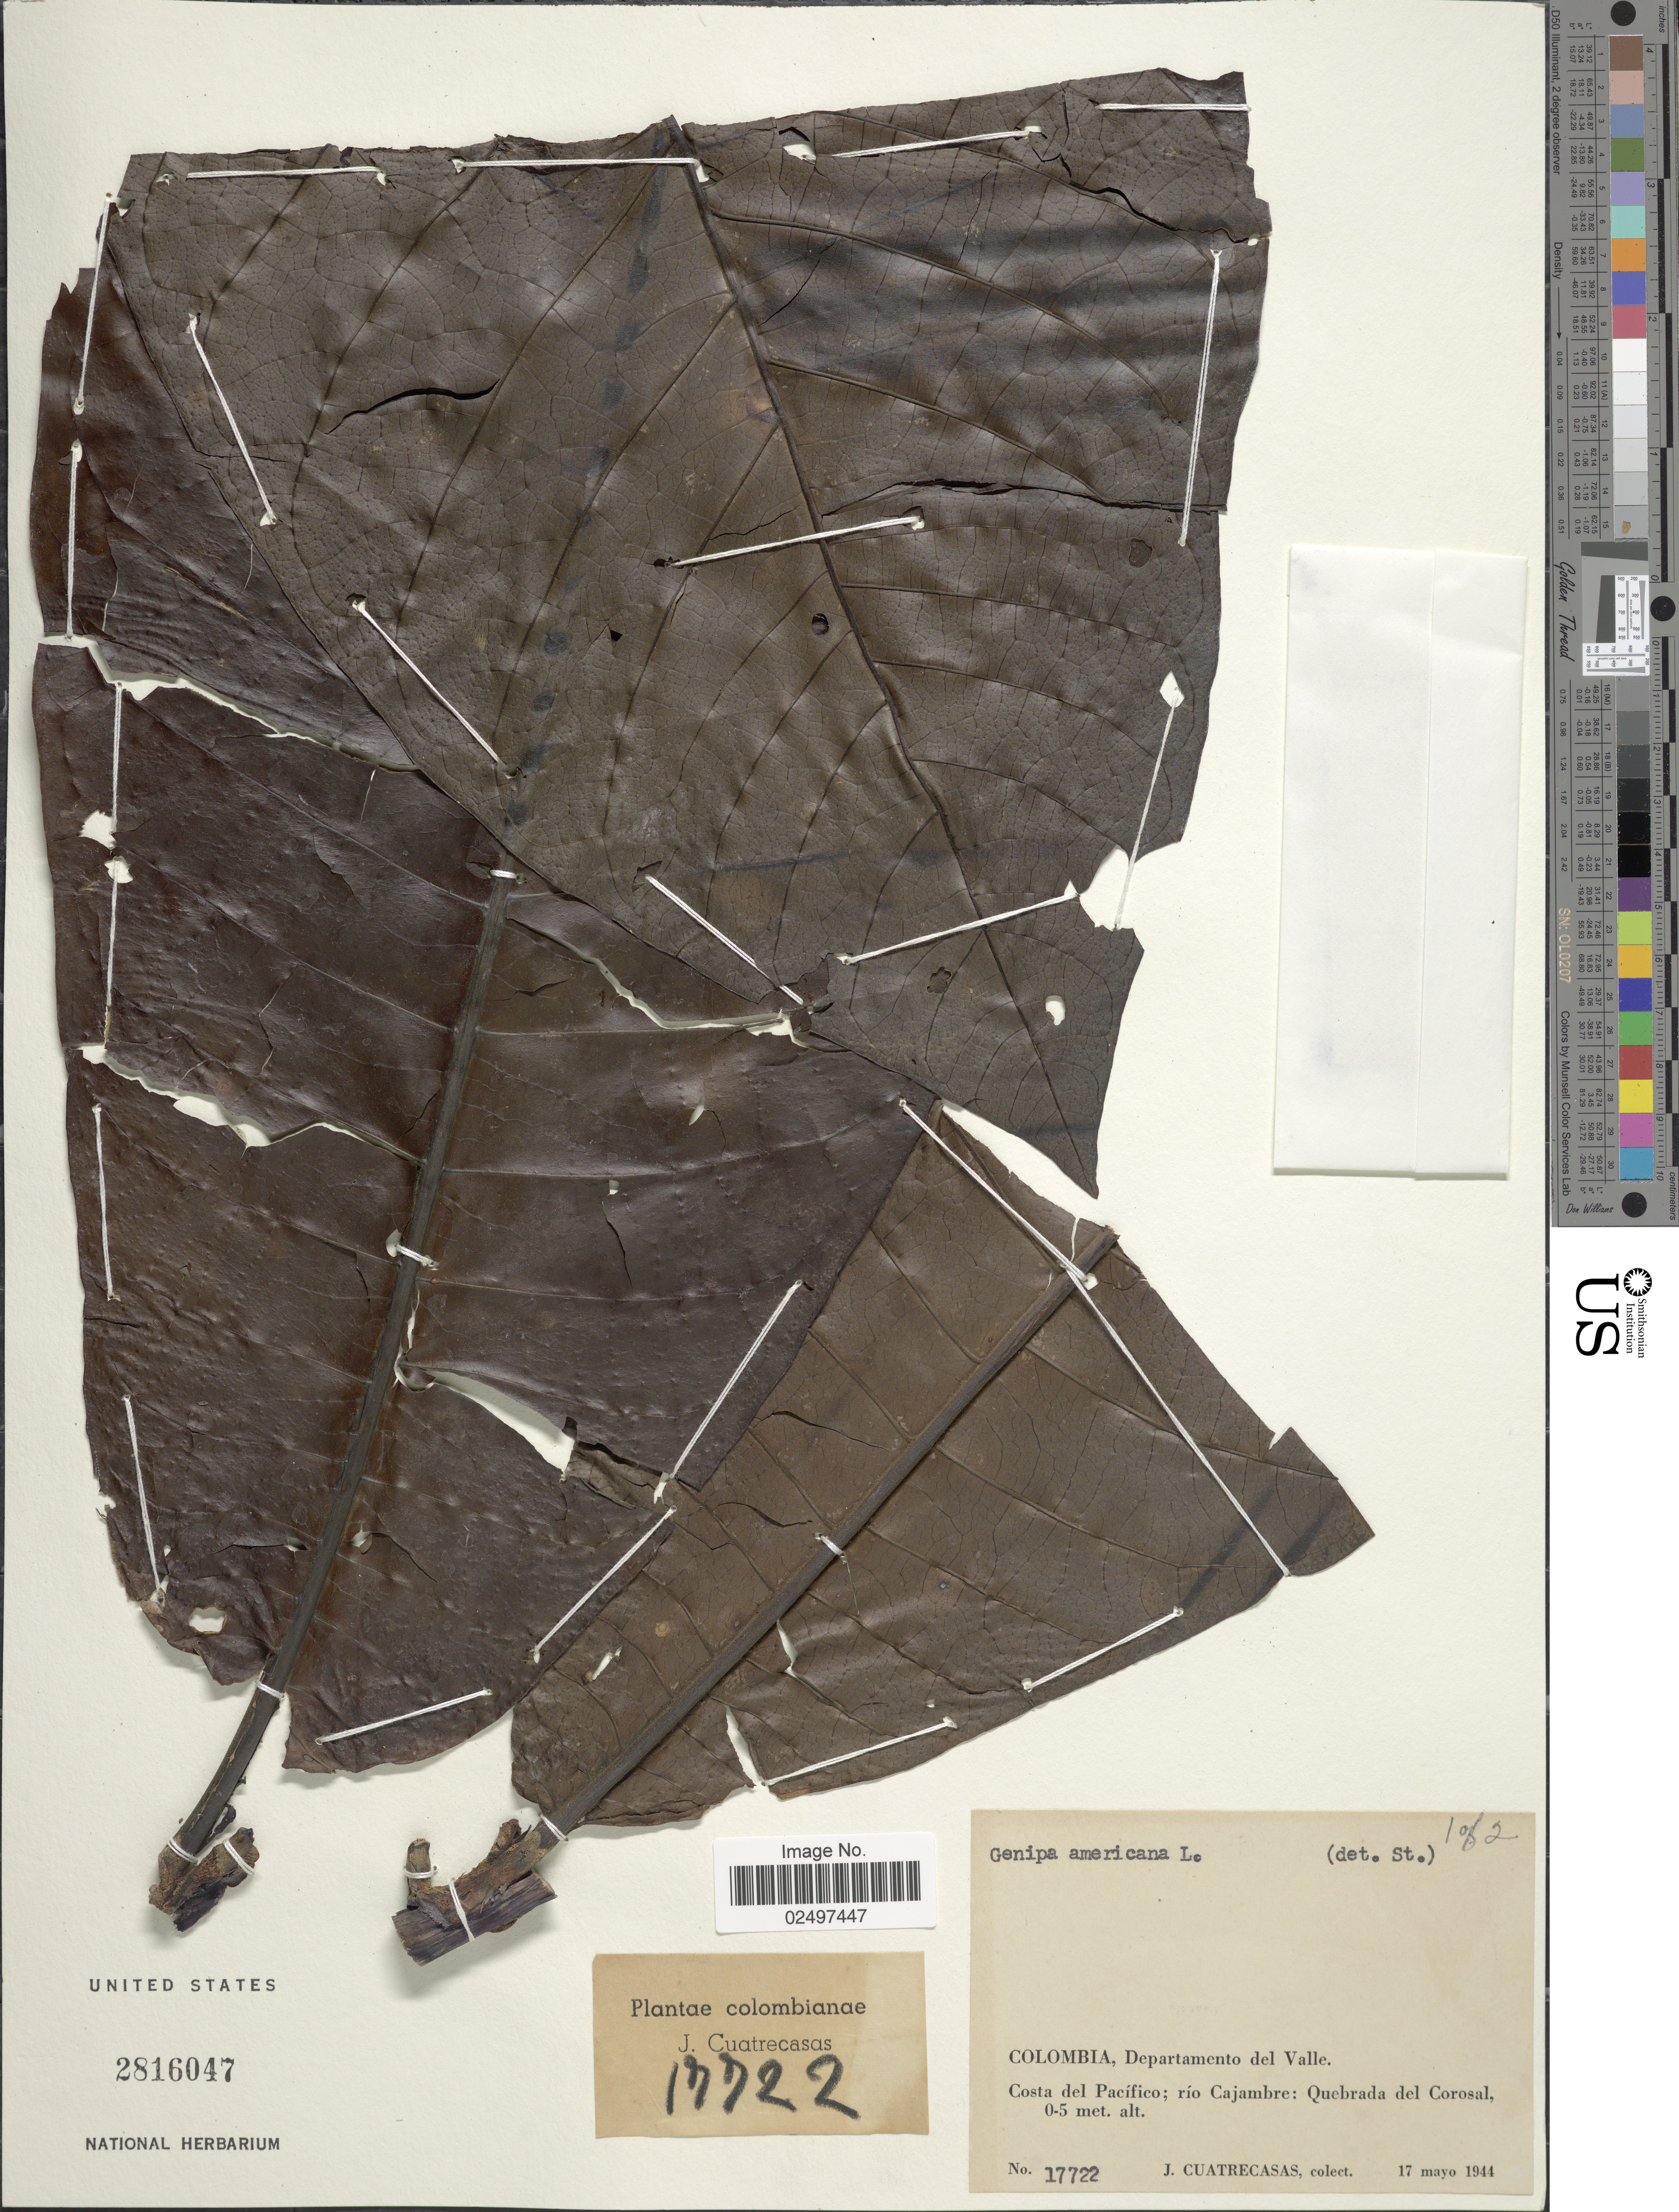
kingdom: Plantae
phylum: Tracheophyta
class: Magnoliopsida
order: Gentianales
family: Rubiaceae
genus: Genipa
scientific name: Genipa americana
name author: L.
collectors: J. Cuatrecasas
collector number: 17722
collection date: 1944-05-17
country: Colombia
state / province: Valle del Cauca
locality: Departamento del Valle. Costa del Pacifico; rio Cajambre: Quebrada del Corosal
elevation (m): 0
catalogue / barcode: US 2816047